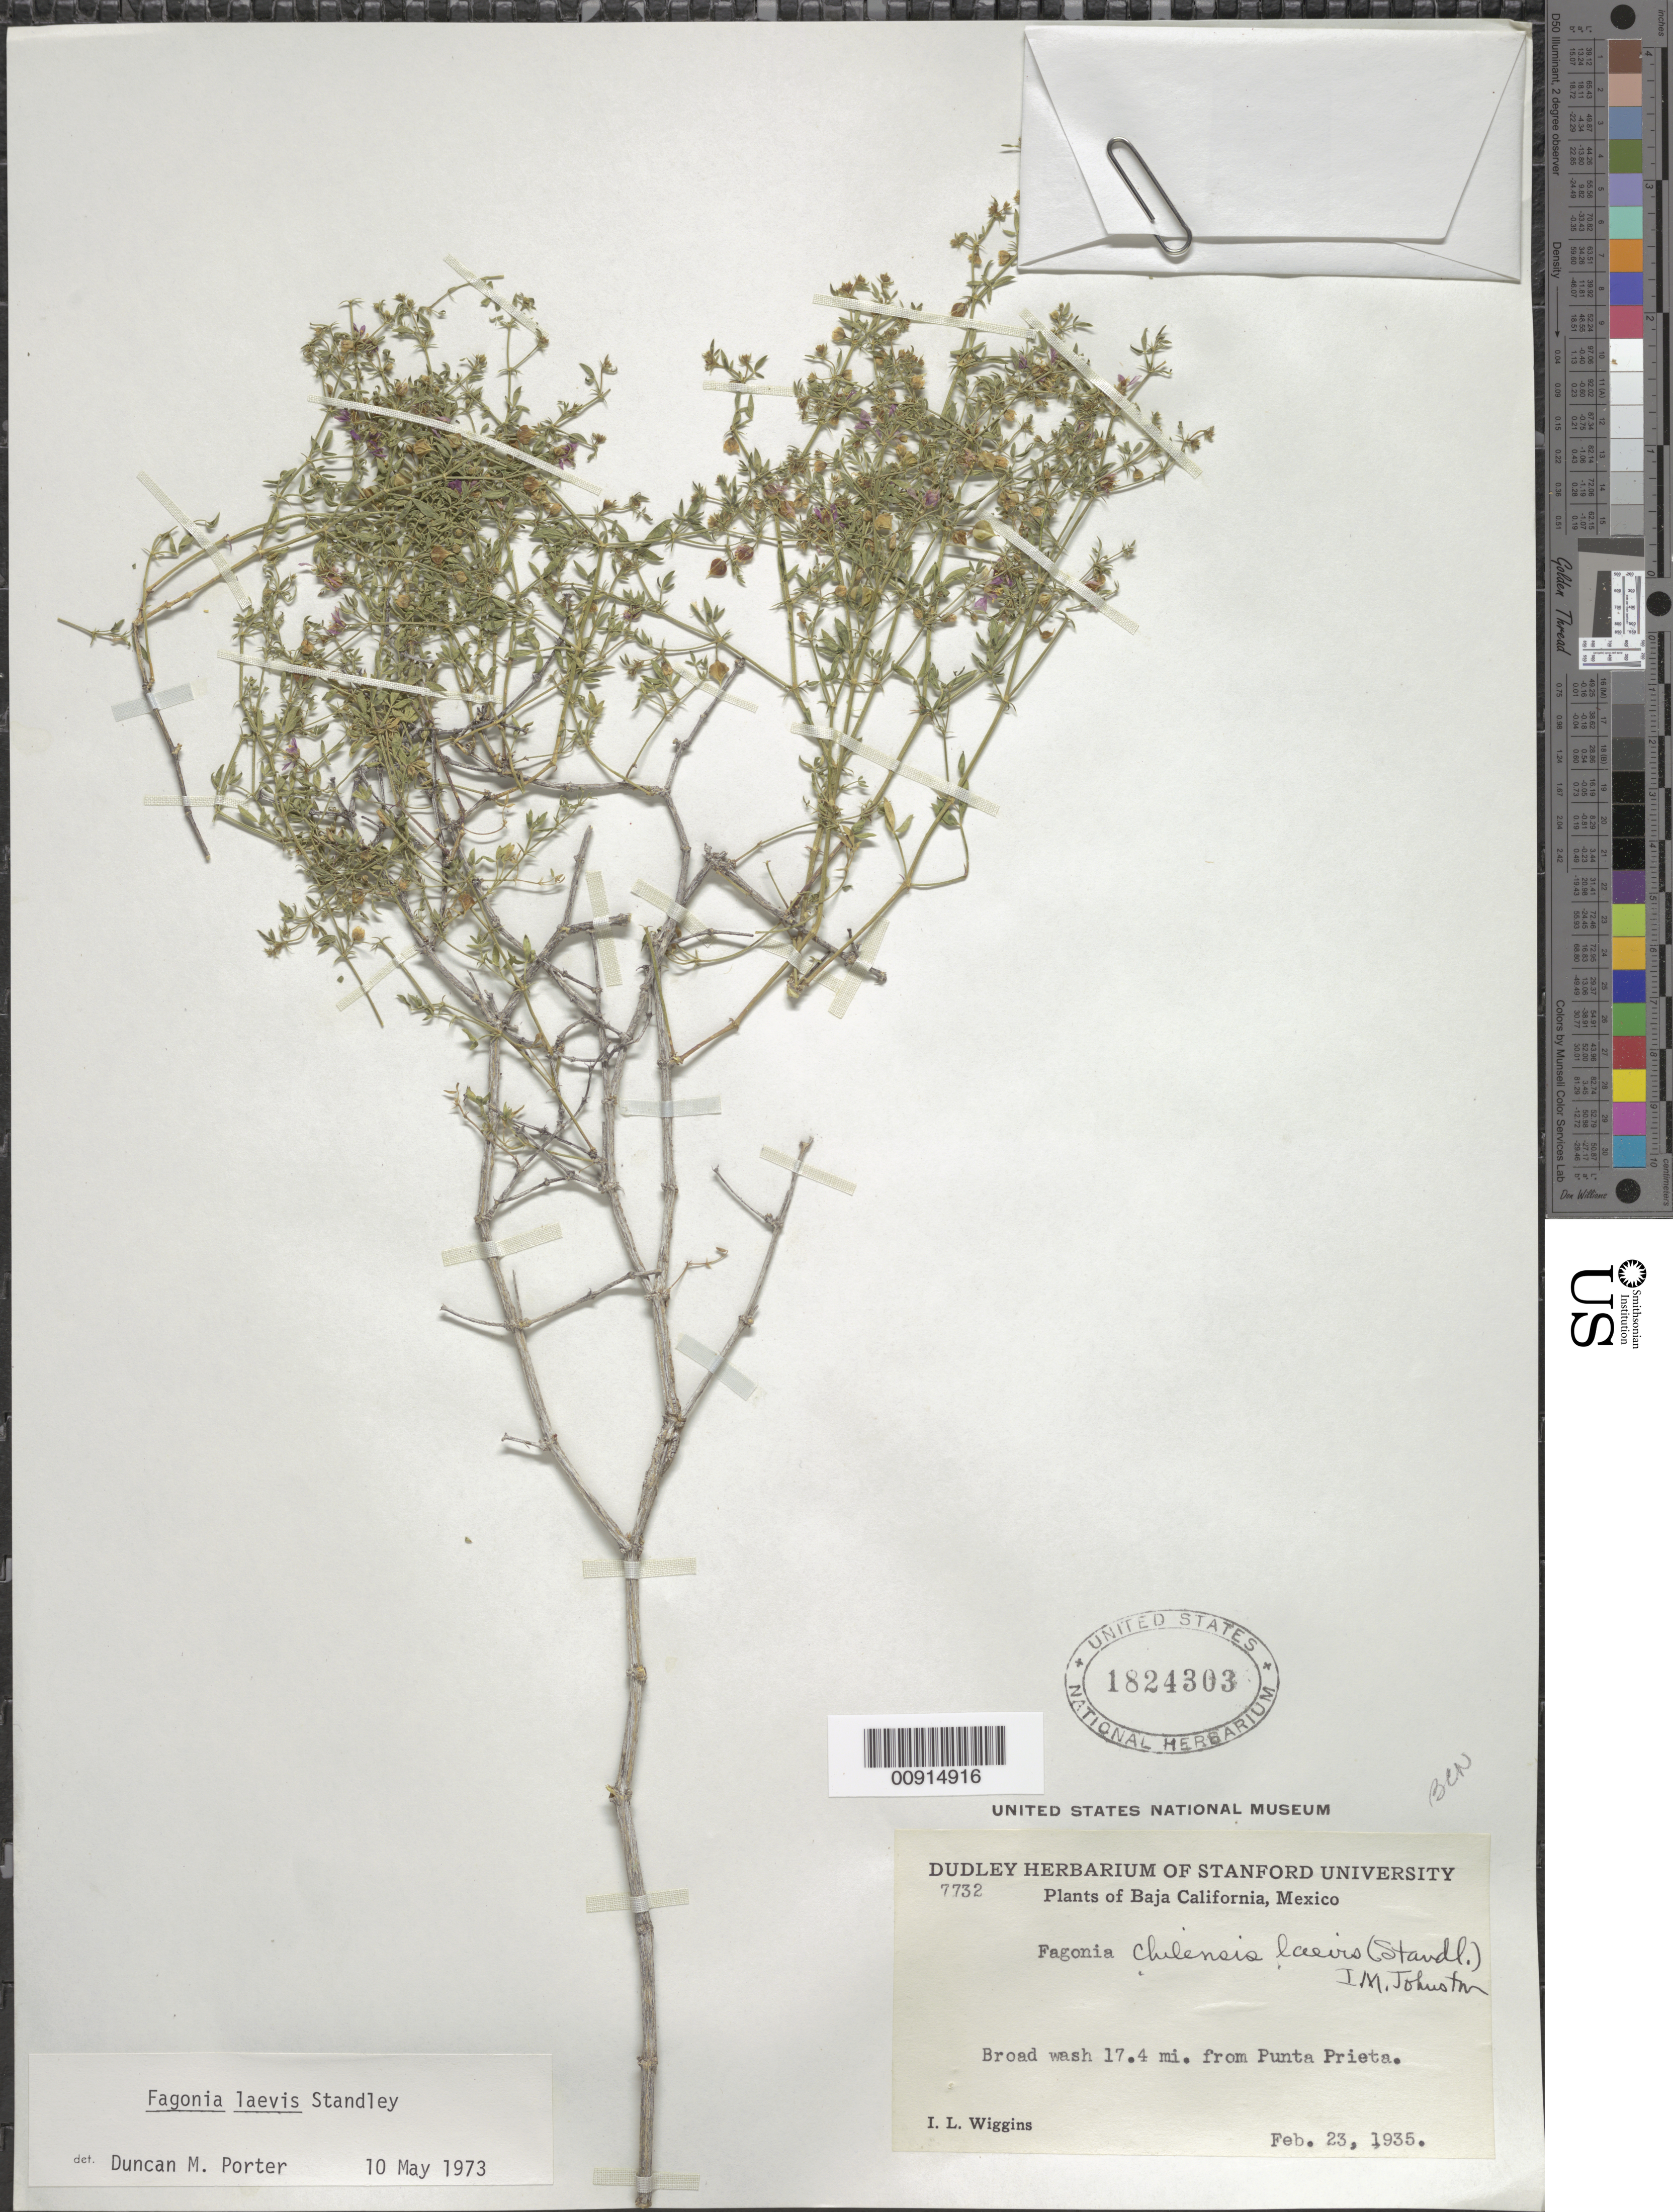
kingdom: Plantae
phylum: Tracheophyta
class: Magnoliopsida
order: Zygophyllales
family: Zygophyllaceae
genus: Fagonia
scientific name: Fagonia laevis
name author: Standl.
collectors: I. L. Wiggins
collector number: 7732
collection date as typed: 23 Feb 1935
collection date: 1935-02-23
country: Mexico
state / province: Baja California Norte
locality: Baja California: Broad wash 17.4 mi. from Punta Prieta.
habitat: Broad wash.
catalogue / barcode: US 1824303